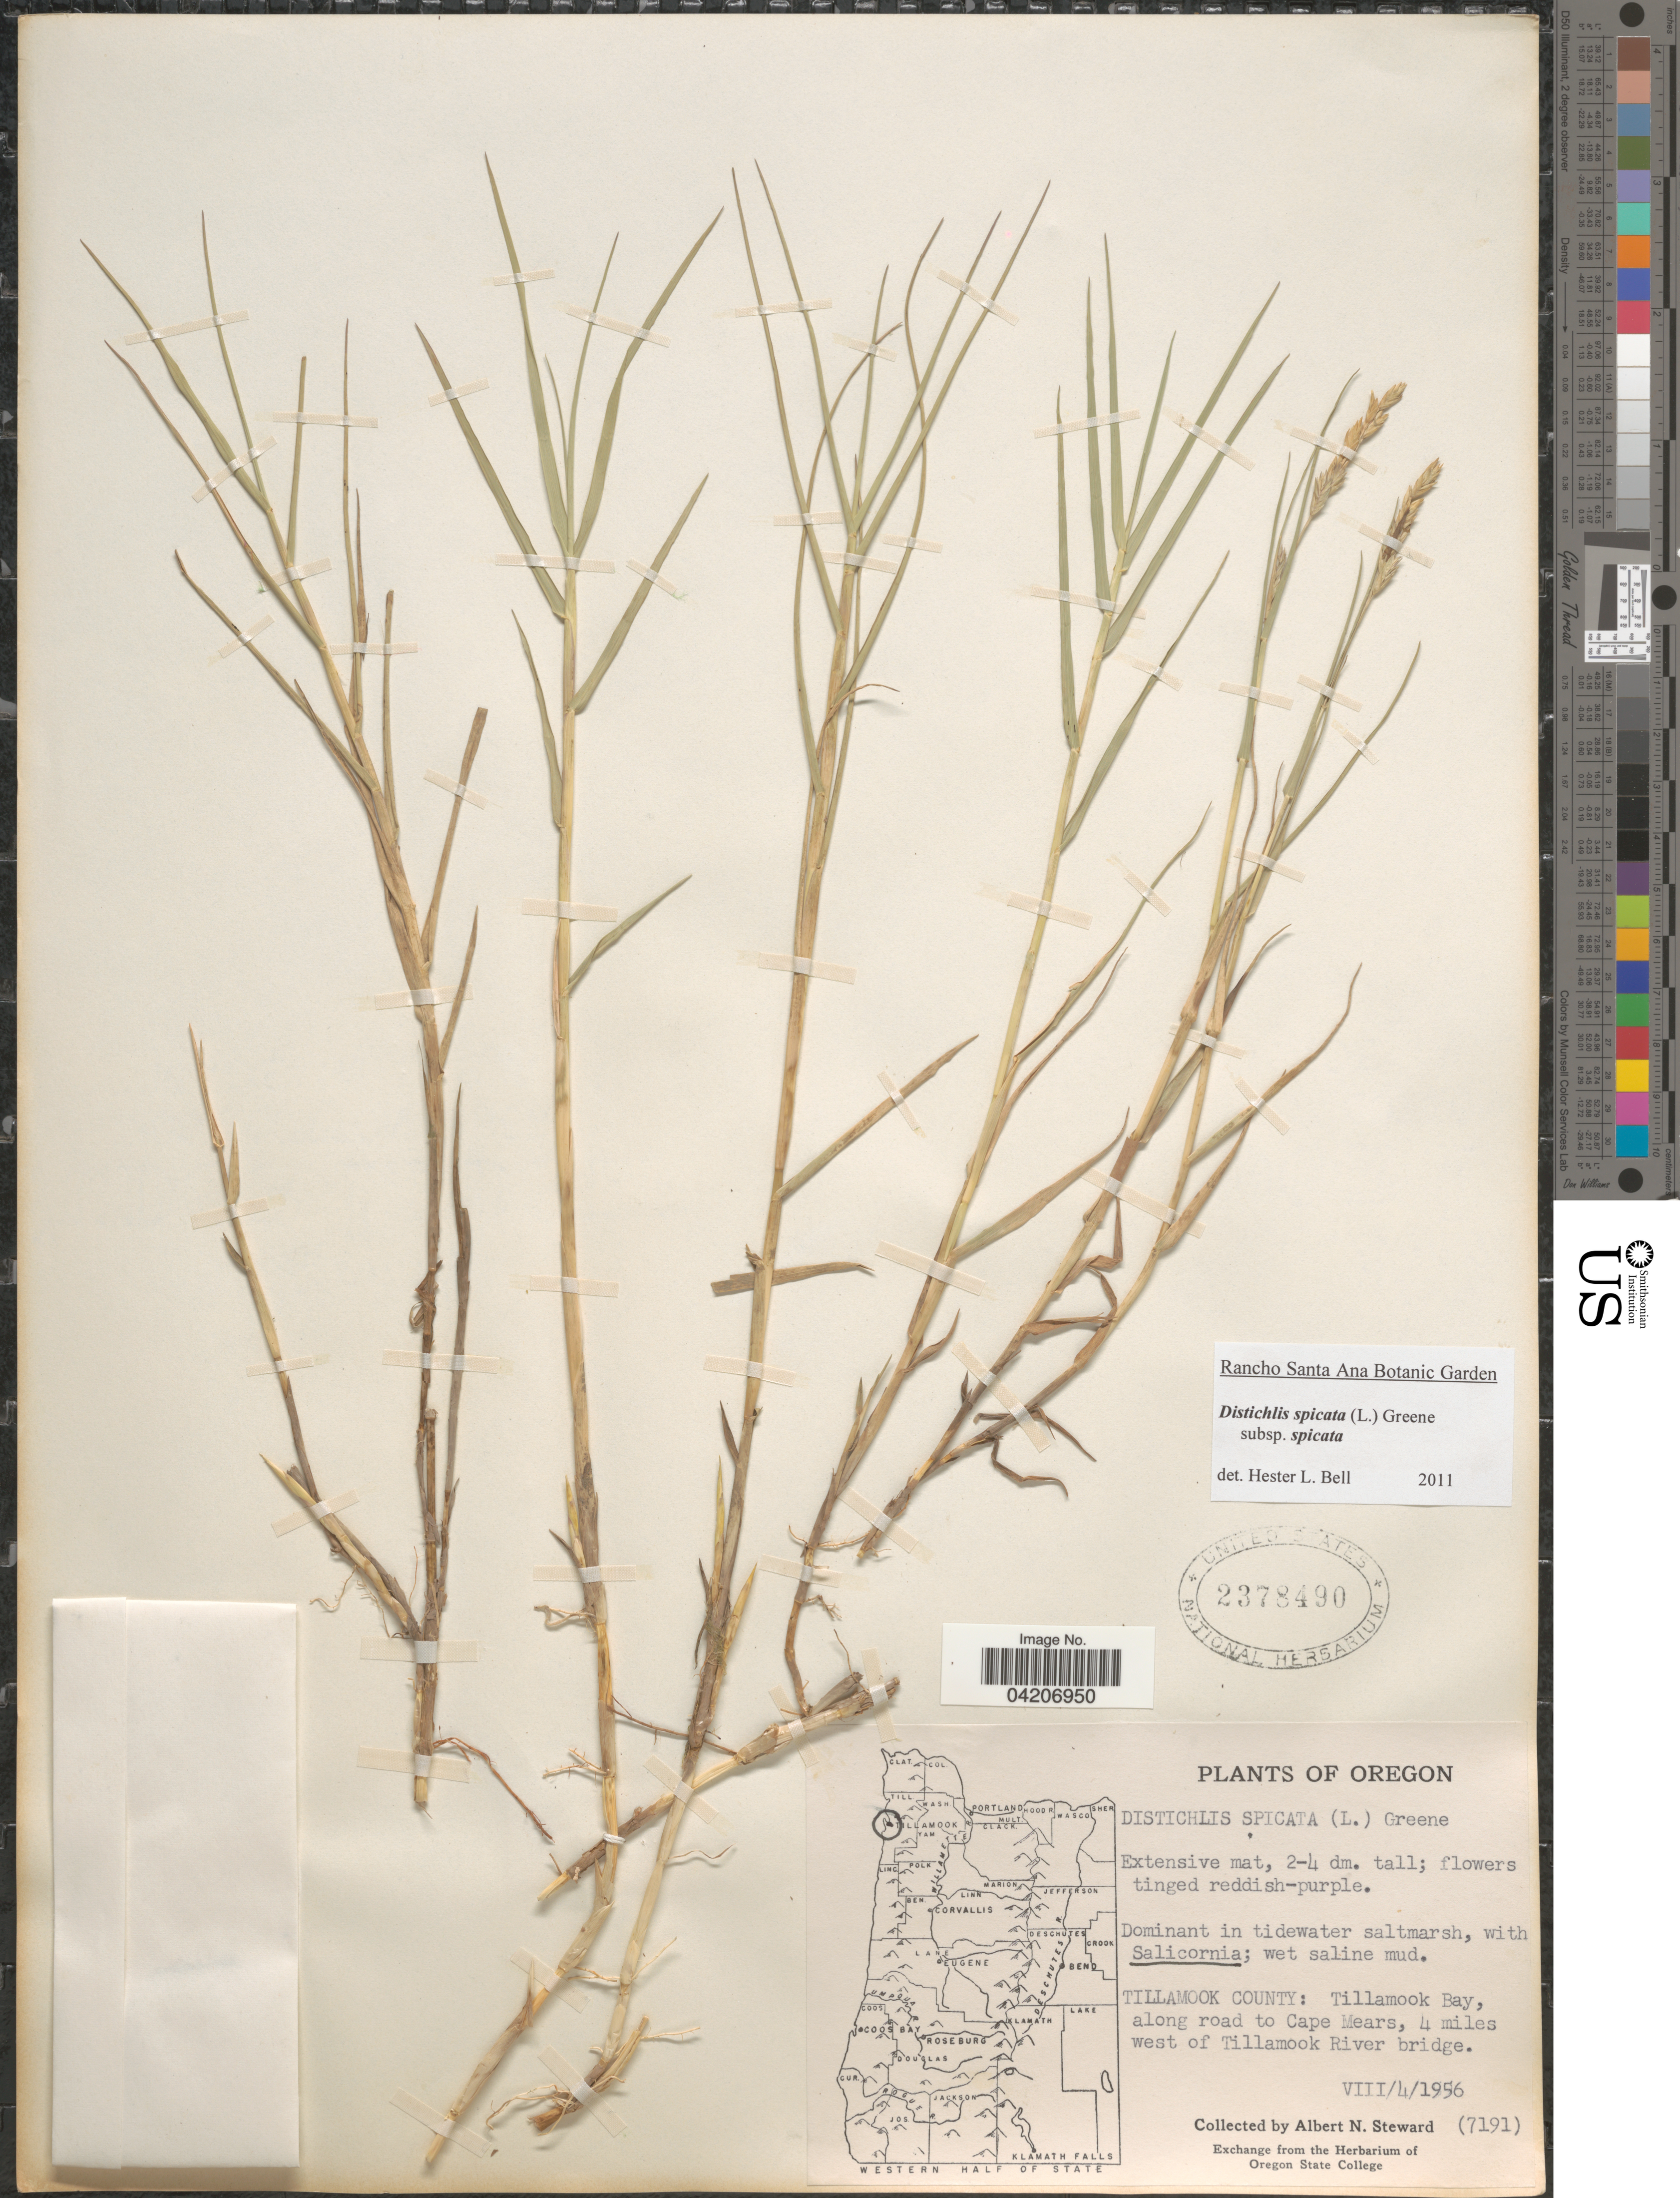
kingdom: Plantae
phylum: Tracheophyta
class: Liliopsida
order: Poales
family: Poaceae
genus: Distichlis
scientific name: Distichlis spicata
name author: (L.) Greene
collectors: A. N. Steward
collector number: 7191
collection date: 1956-08-04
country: United States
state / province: Oregon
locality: Tillamook County: Tillamook Bay, along road to Cape Mears, 4 miles west of Tillamook River bridge.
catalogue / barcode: US 2378490